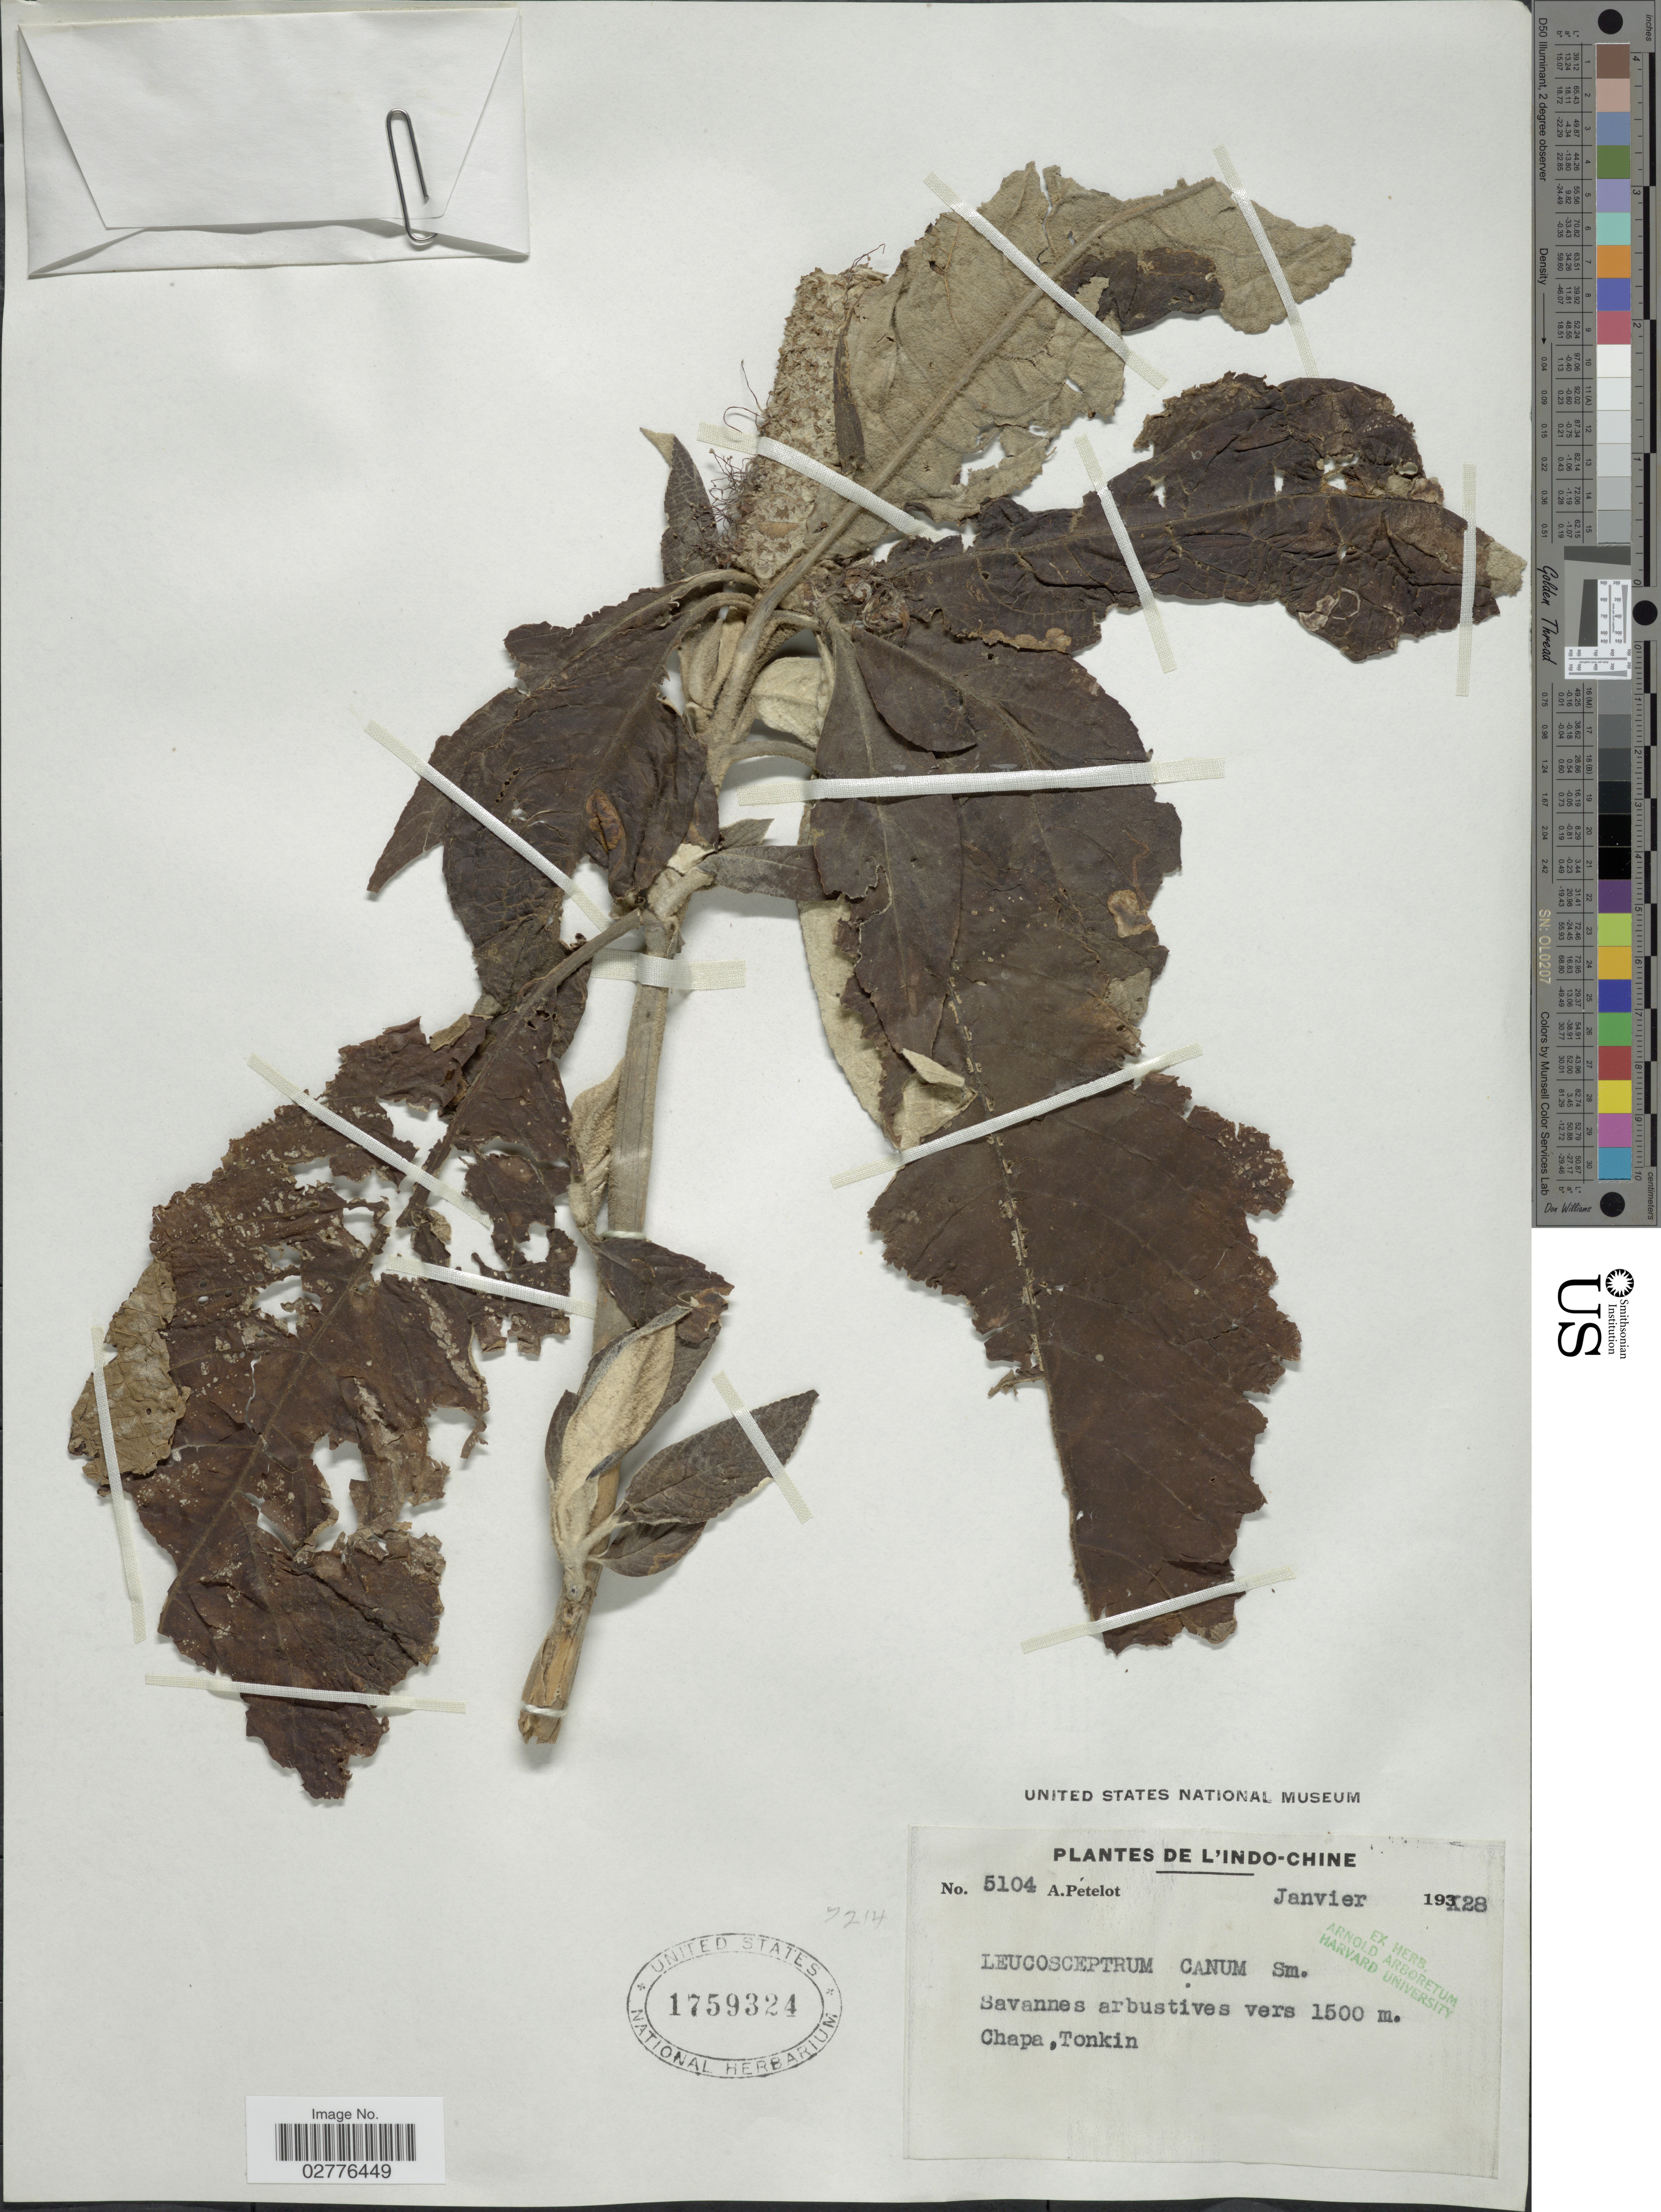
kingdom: Plantae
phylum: Tracheophyta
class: Magnoliopsida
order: Lamiales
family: Lamiaceae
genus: Leucosceptrum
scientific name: Leucosceptrum canum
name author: Sm.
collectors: A. Petelot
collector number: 5104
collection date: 1928-01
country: Vietnam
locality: Indo-Chine. Chapa, Tonkin.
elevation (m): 1500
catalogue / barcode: US 1759324